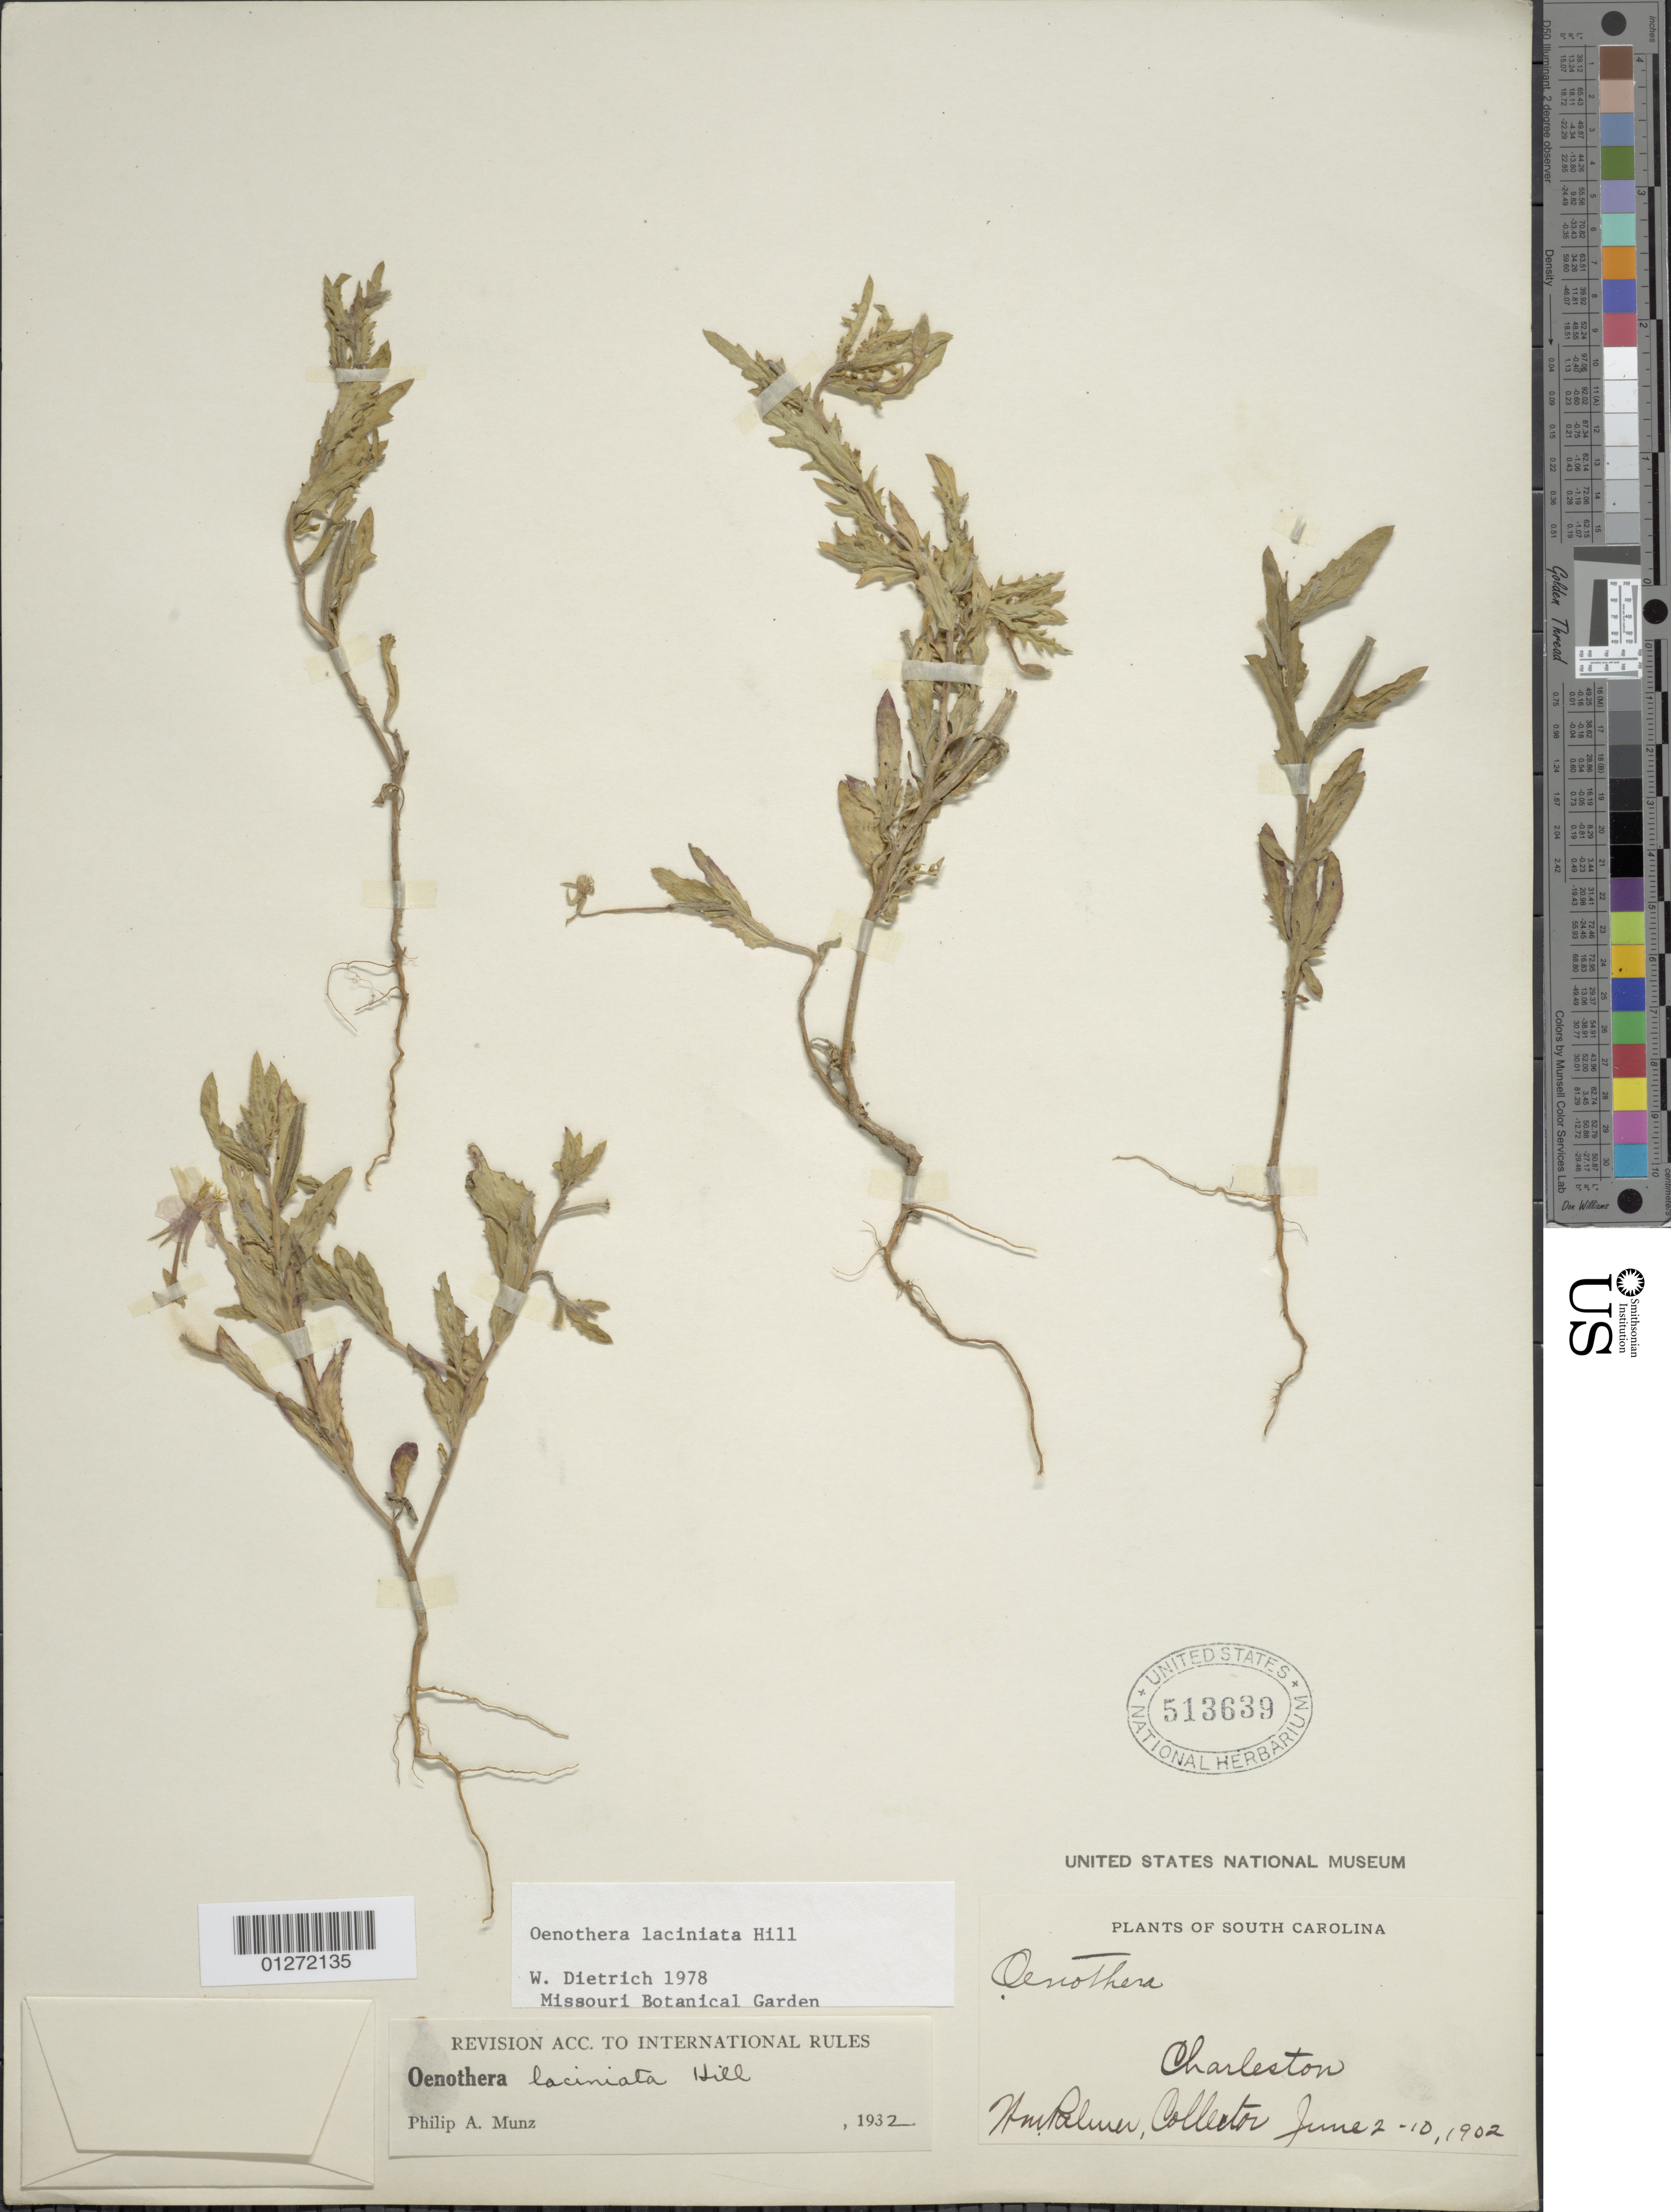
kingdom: Plantae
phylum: Tracheophyta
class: Magnoliopsida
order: Myrtales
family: Onagraceae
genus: Oenothera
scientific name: Oenothera laciniata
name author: Hill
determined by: Dietrich, W.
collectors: W. Palmer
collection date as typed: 02 Jun 1902 to 10 Jun 1902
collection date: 1902-06-02/1902-06-10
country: United States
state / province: South Carolina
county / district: Charleston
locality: Charleston.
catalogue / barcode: US 513639